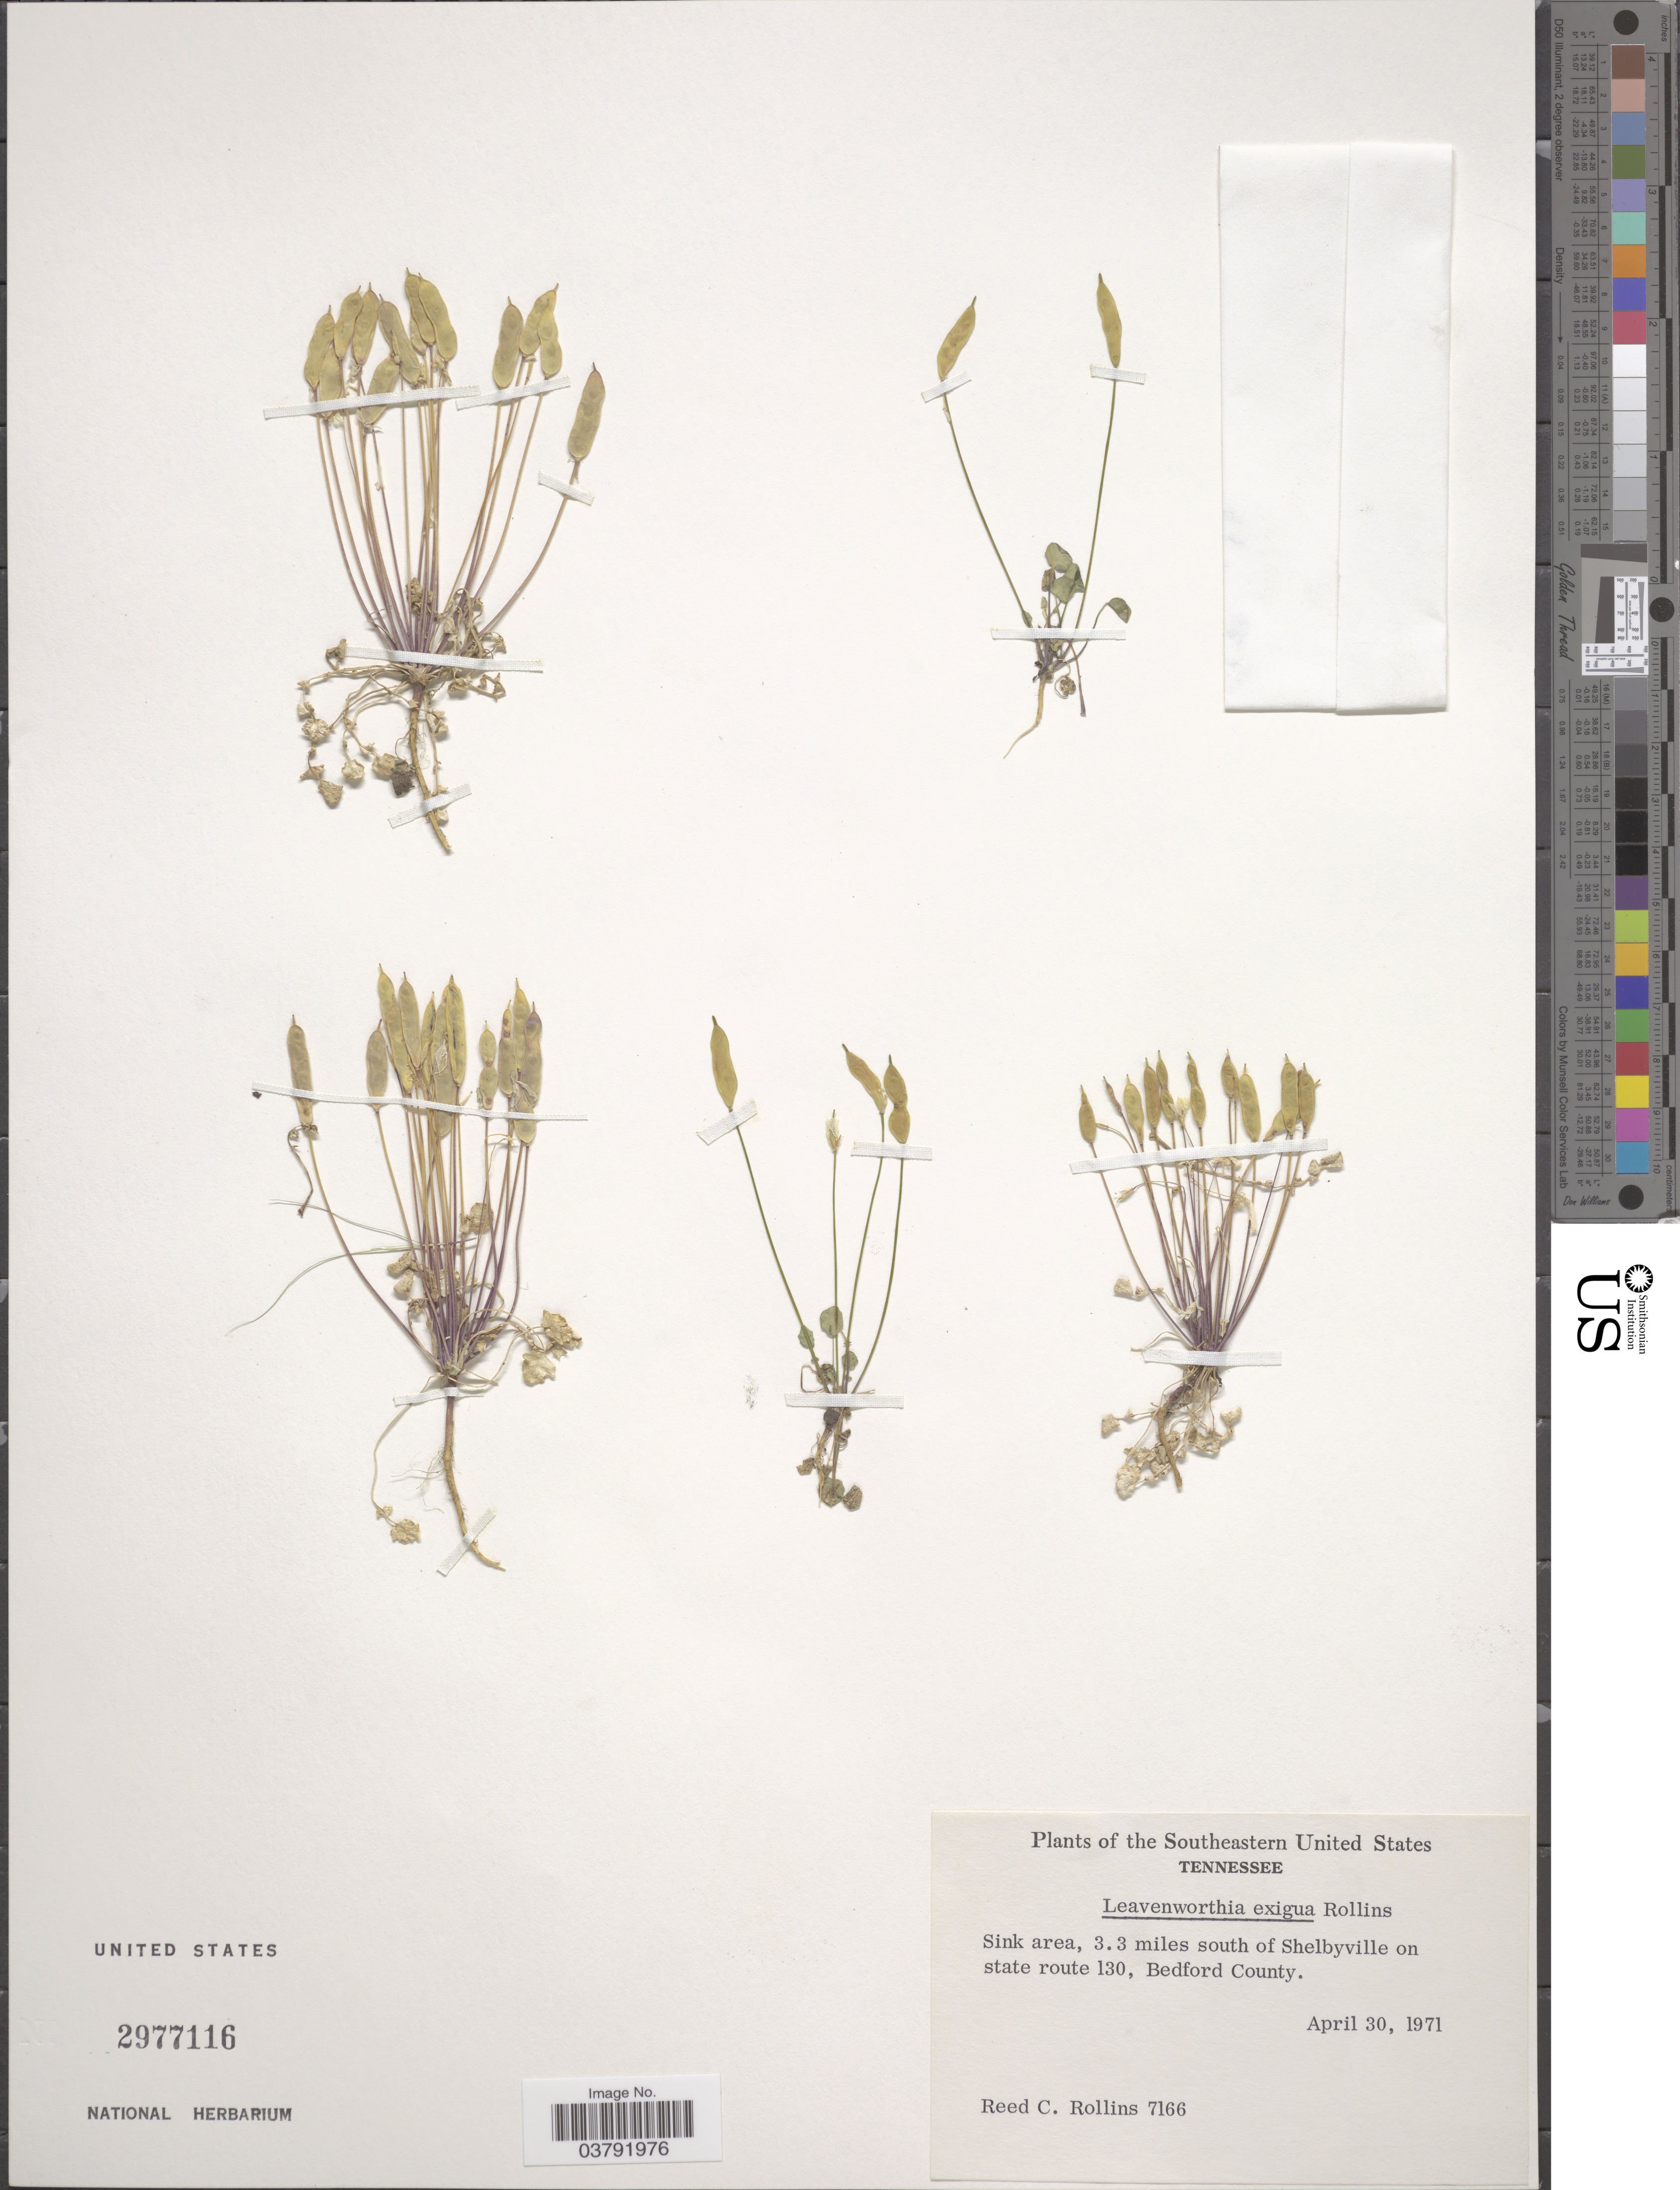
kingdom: Plantae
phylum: Tracheophyta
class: Magnoliopsida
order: Brassicales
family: Brassicaceae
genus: Leavenworthia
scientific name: Leavenworthia exigua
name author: Rollins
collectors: R. C. Rollins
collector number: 7166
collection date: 1971-04-30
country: United States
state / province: Tennessee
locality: Southeastern United States. Sink area, 3.3 miles south of Shelbyville on state route 130, Bedford County.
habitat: sink area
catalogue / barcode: US 2977116